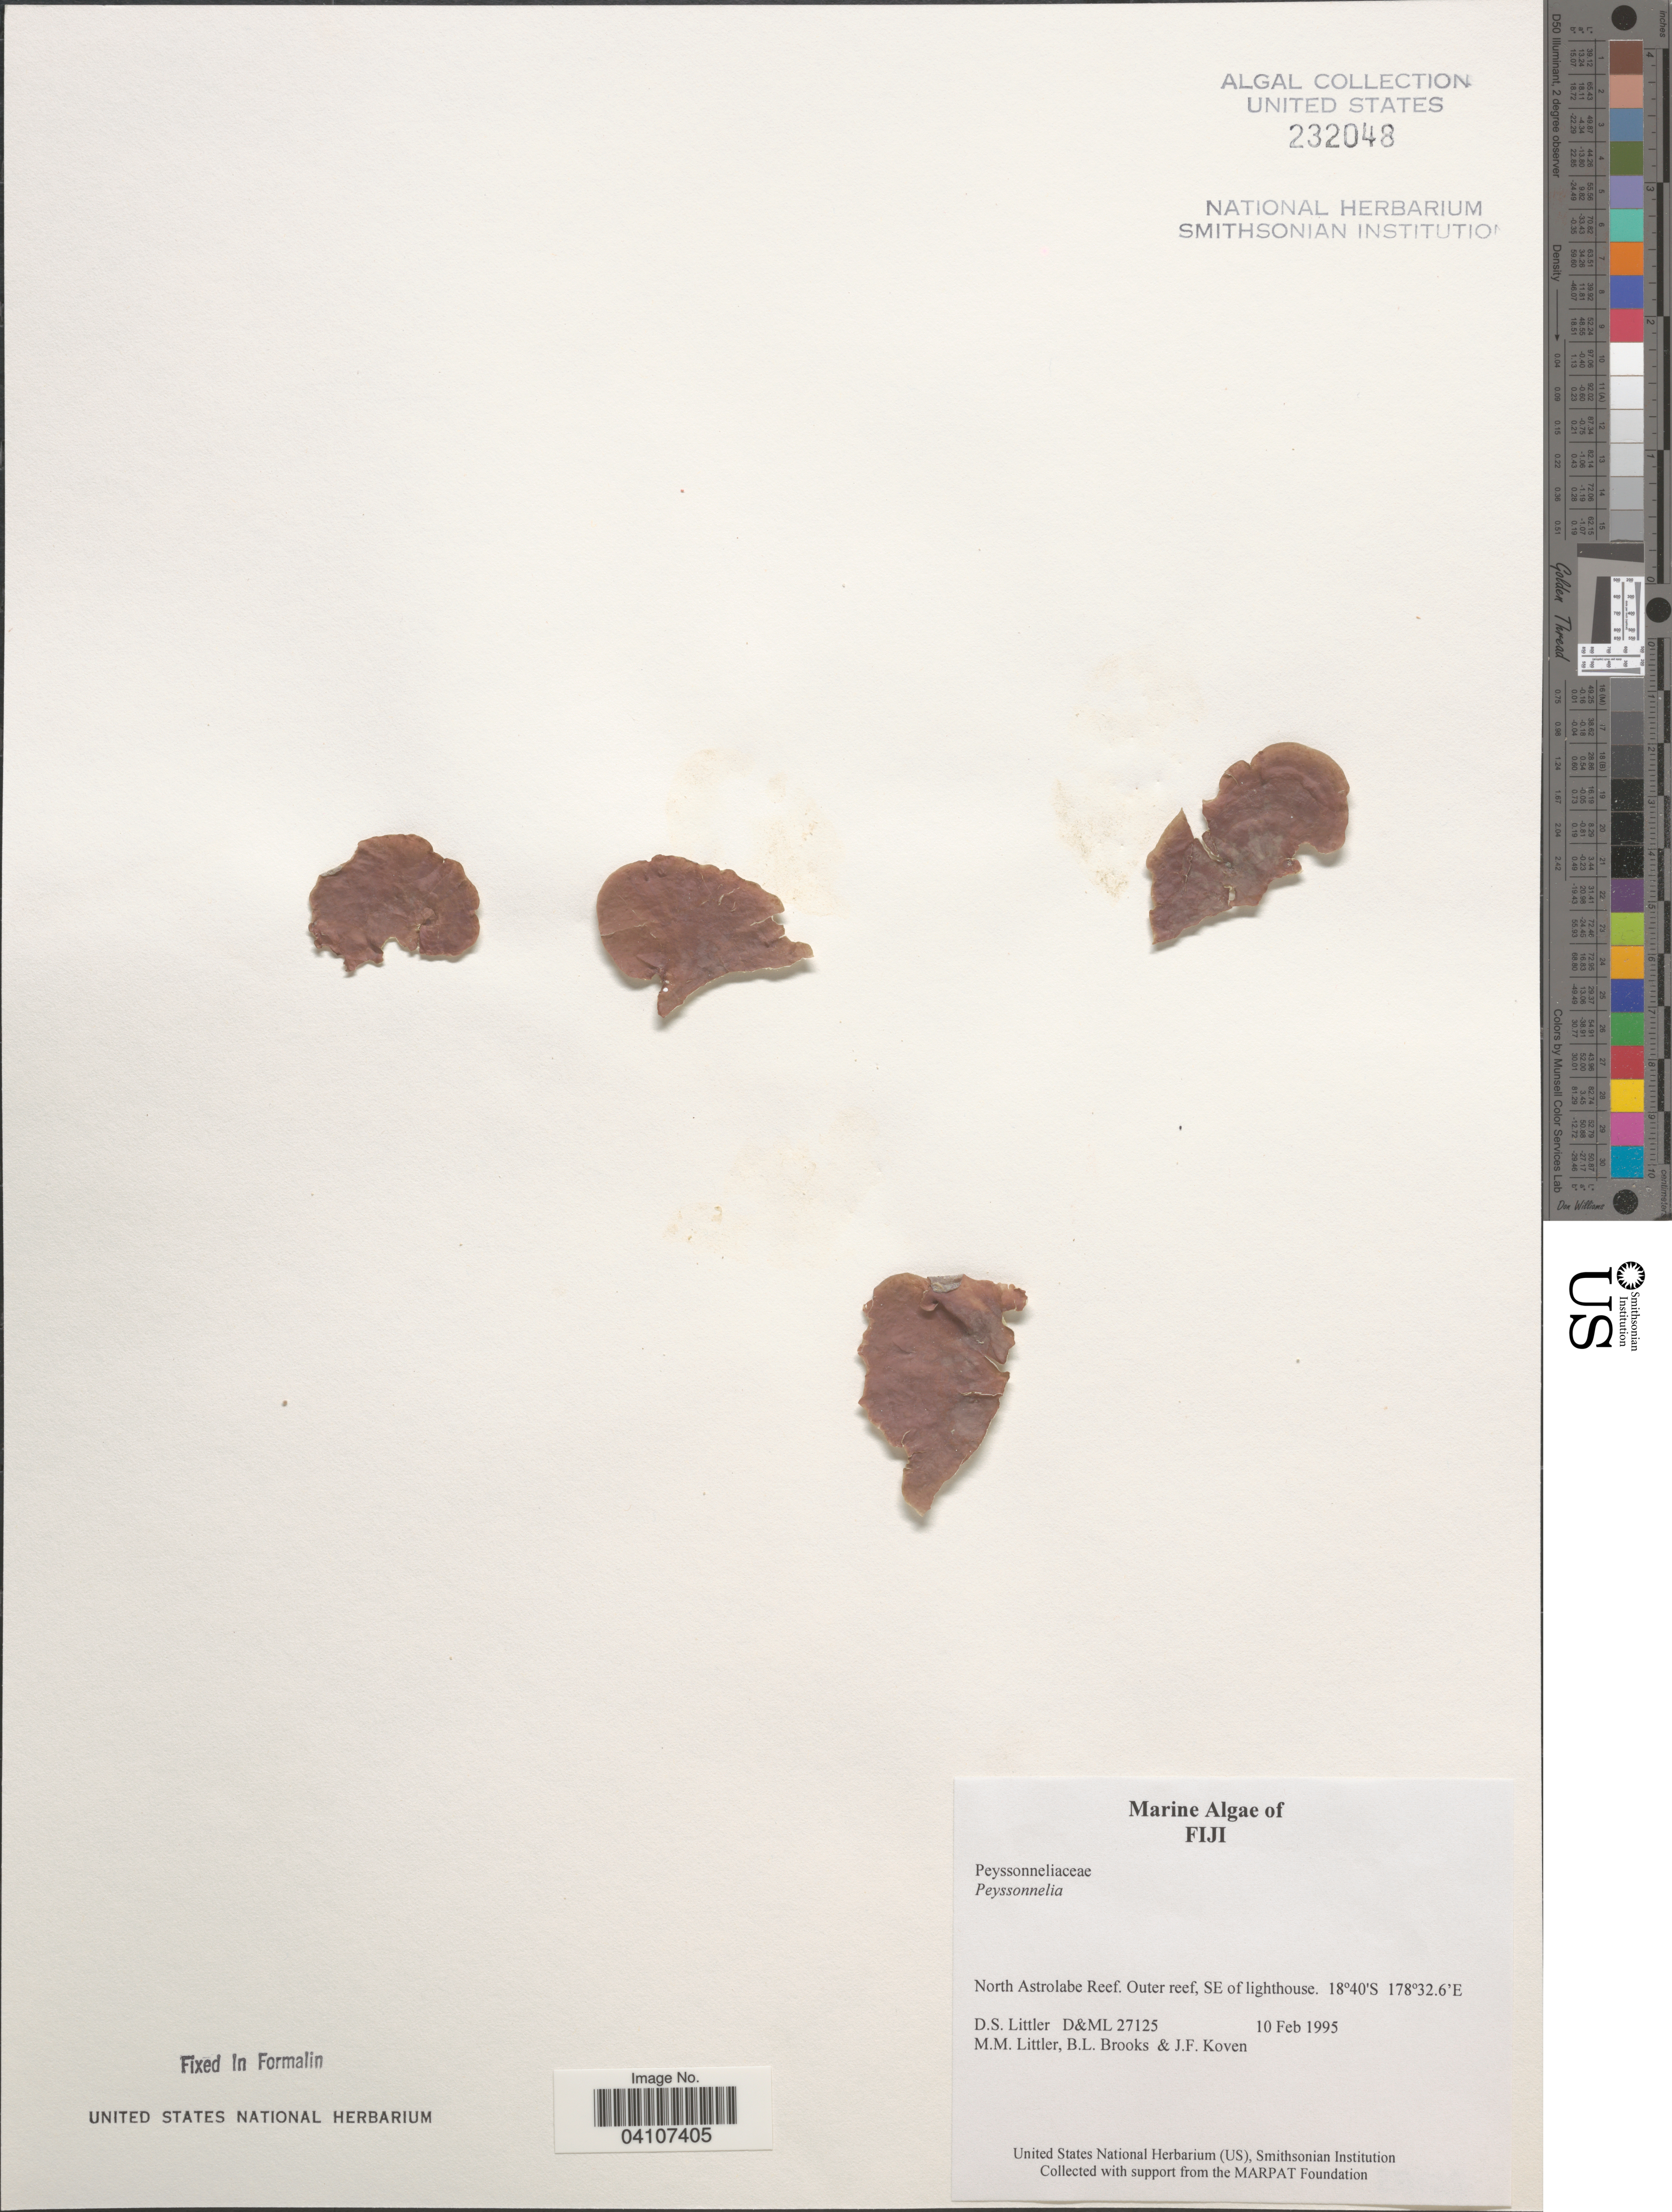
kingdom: Plantae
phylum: Rhodophyta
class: Florideophyceae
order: Peyssonneliales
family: Peyssonneliaceae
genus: Peyssonnelia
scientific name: Peyssonnelia sp.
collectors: D. S. Littler, B. Brooks & J. Koven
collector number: D&ML 27125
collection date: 1995-02-10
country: Fiji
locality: North Astrolobe Reef. Outer reef, S of Solo Island, SE of lighthouse.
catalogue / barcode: US 232048